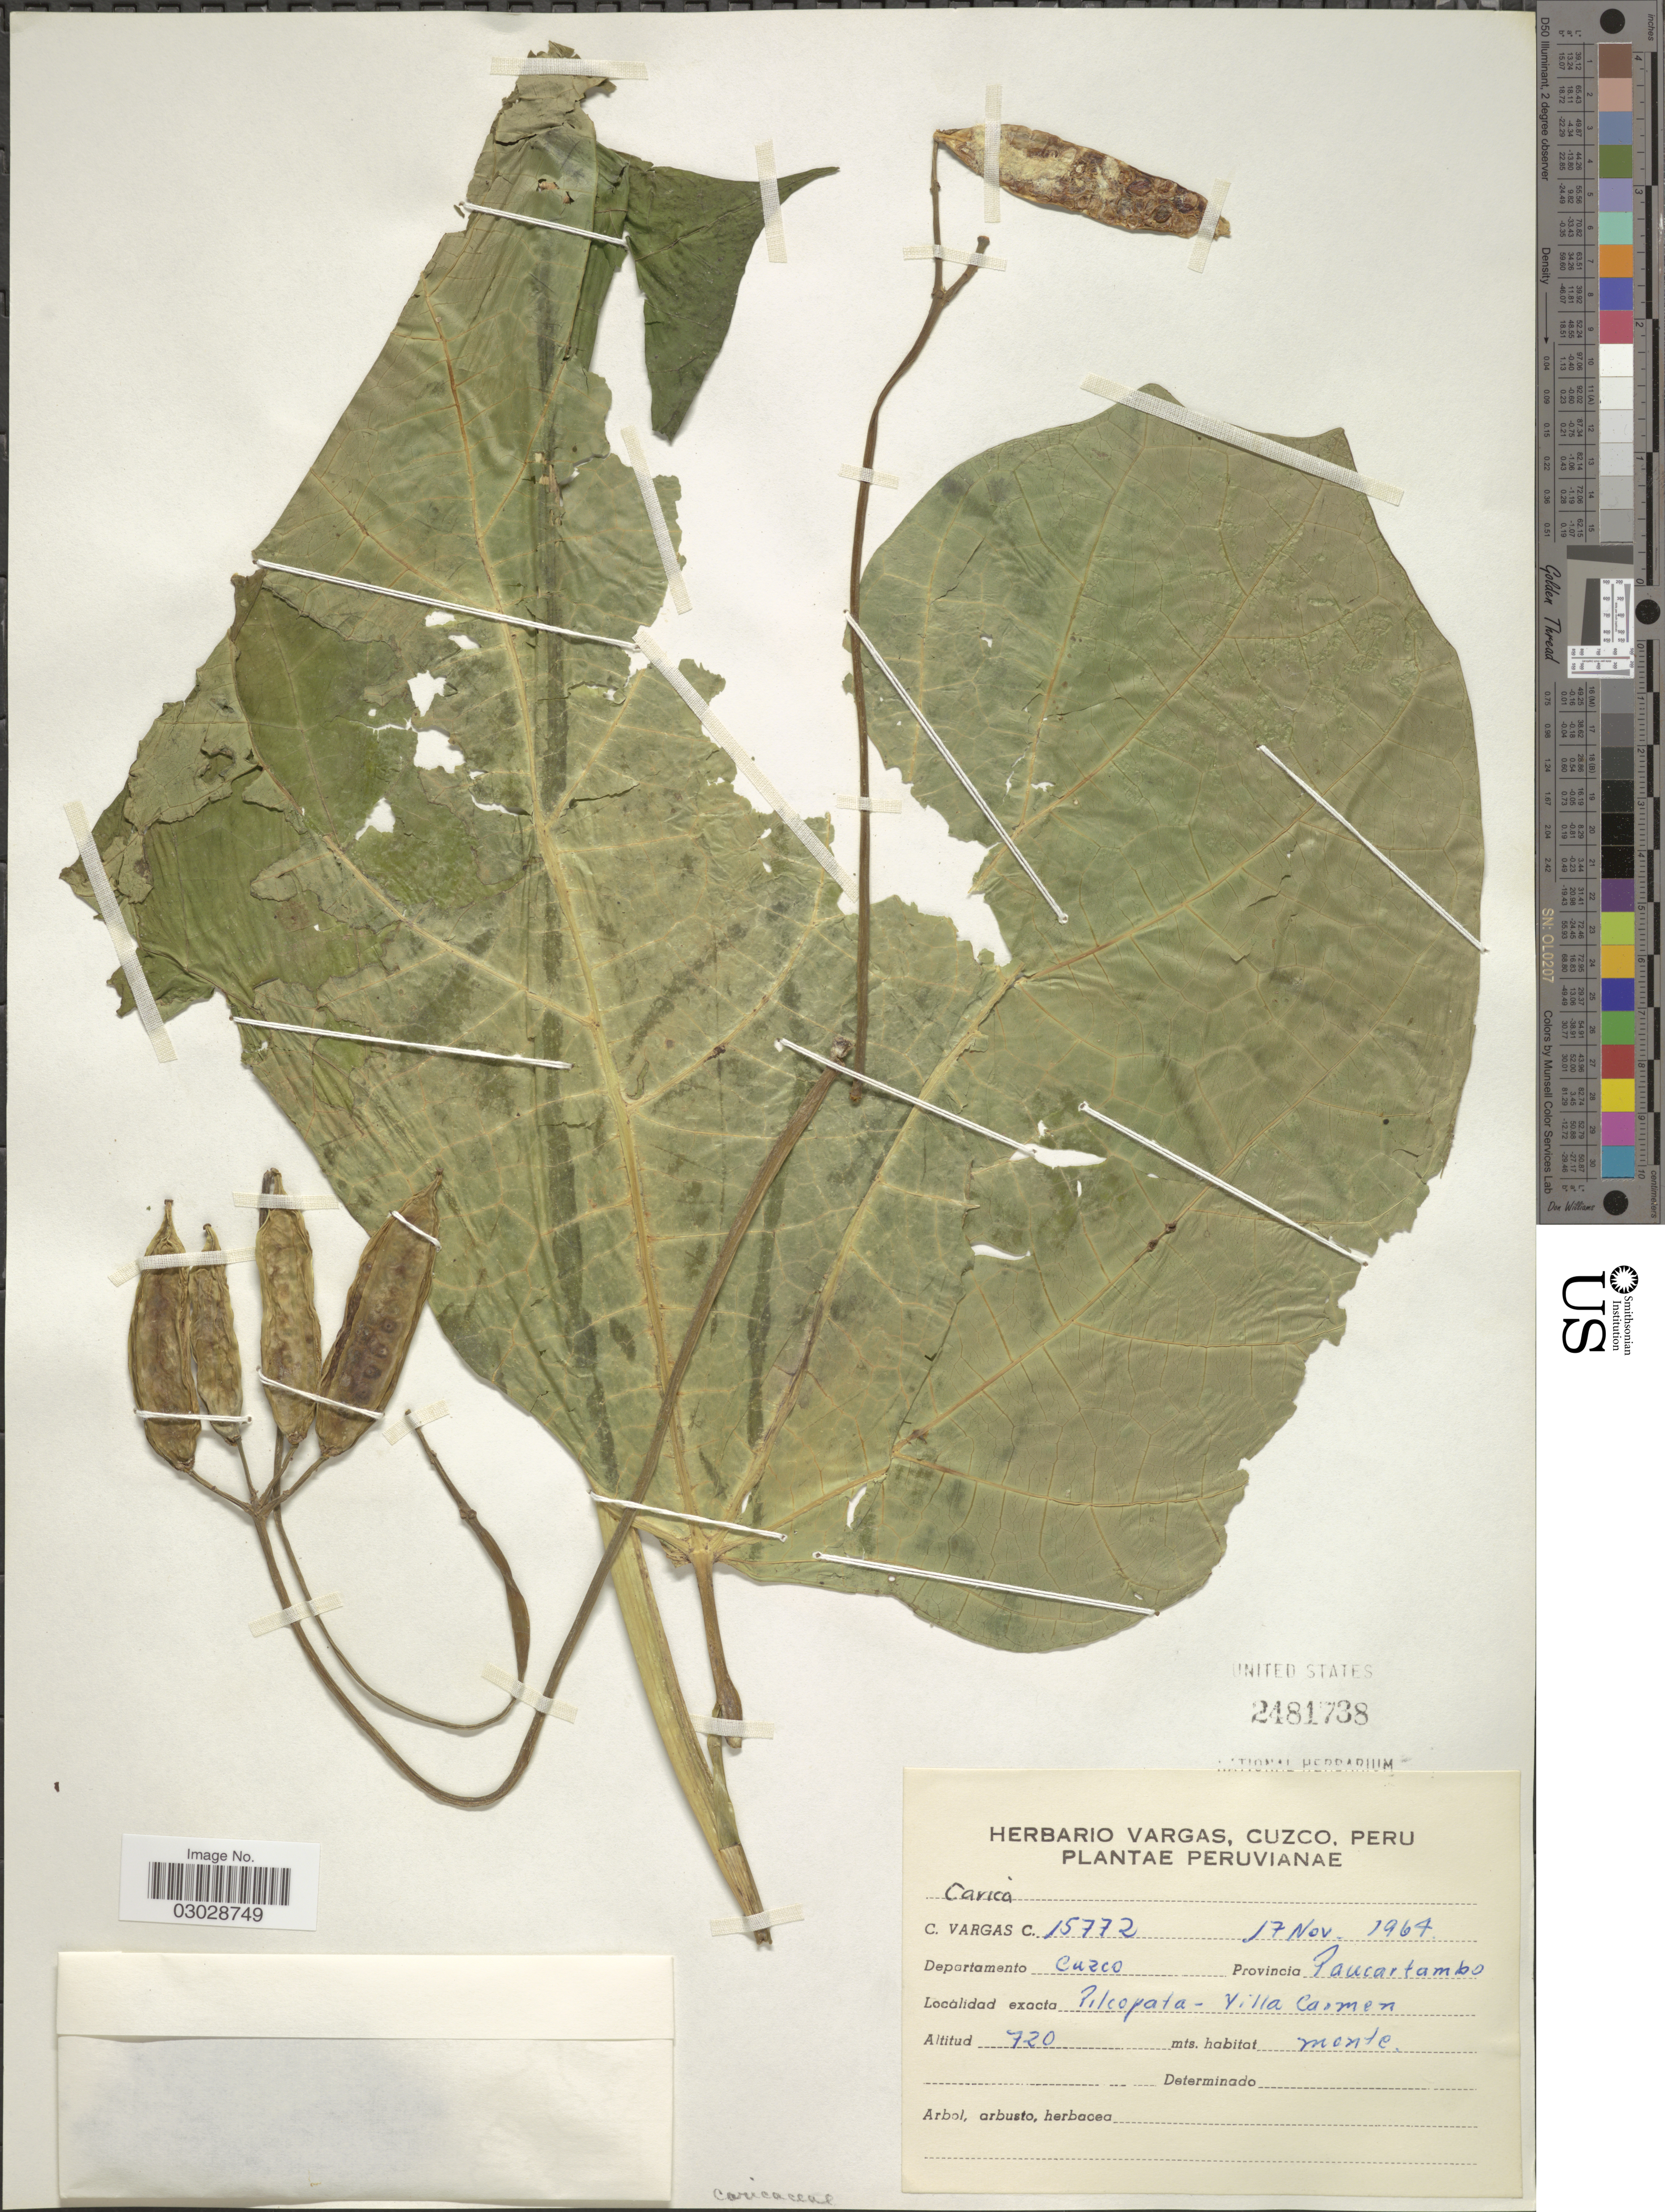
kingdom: Plantae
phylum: Tracheophyta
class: Magnoliopsida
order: Brassicales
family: Caricaceae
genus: Carica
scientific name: Carica sp.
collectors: C. Vargas Calderón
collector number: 15772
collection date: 1964-11-17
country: Peru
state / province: Cusco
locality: Departamento Cuzco. Provincia Paucartambo. Pilcopata-Villa Carmen.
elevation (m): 720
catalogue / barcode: US 2481738